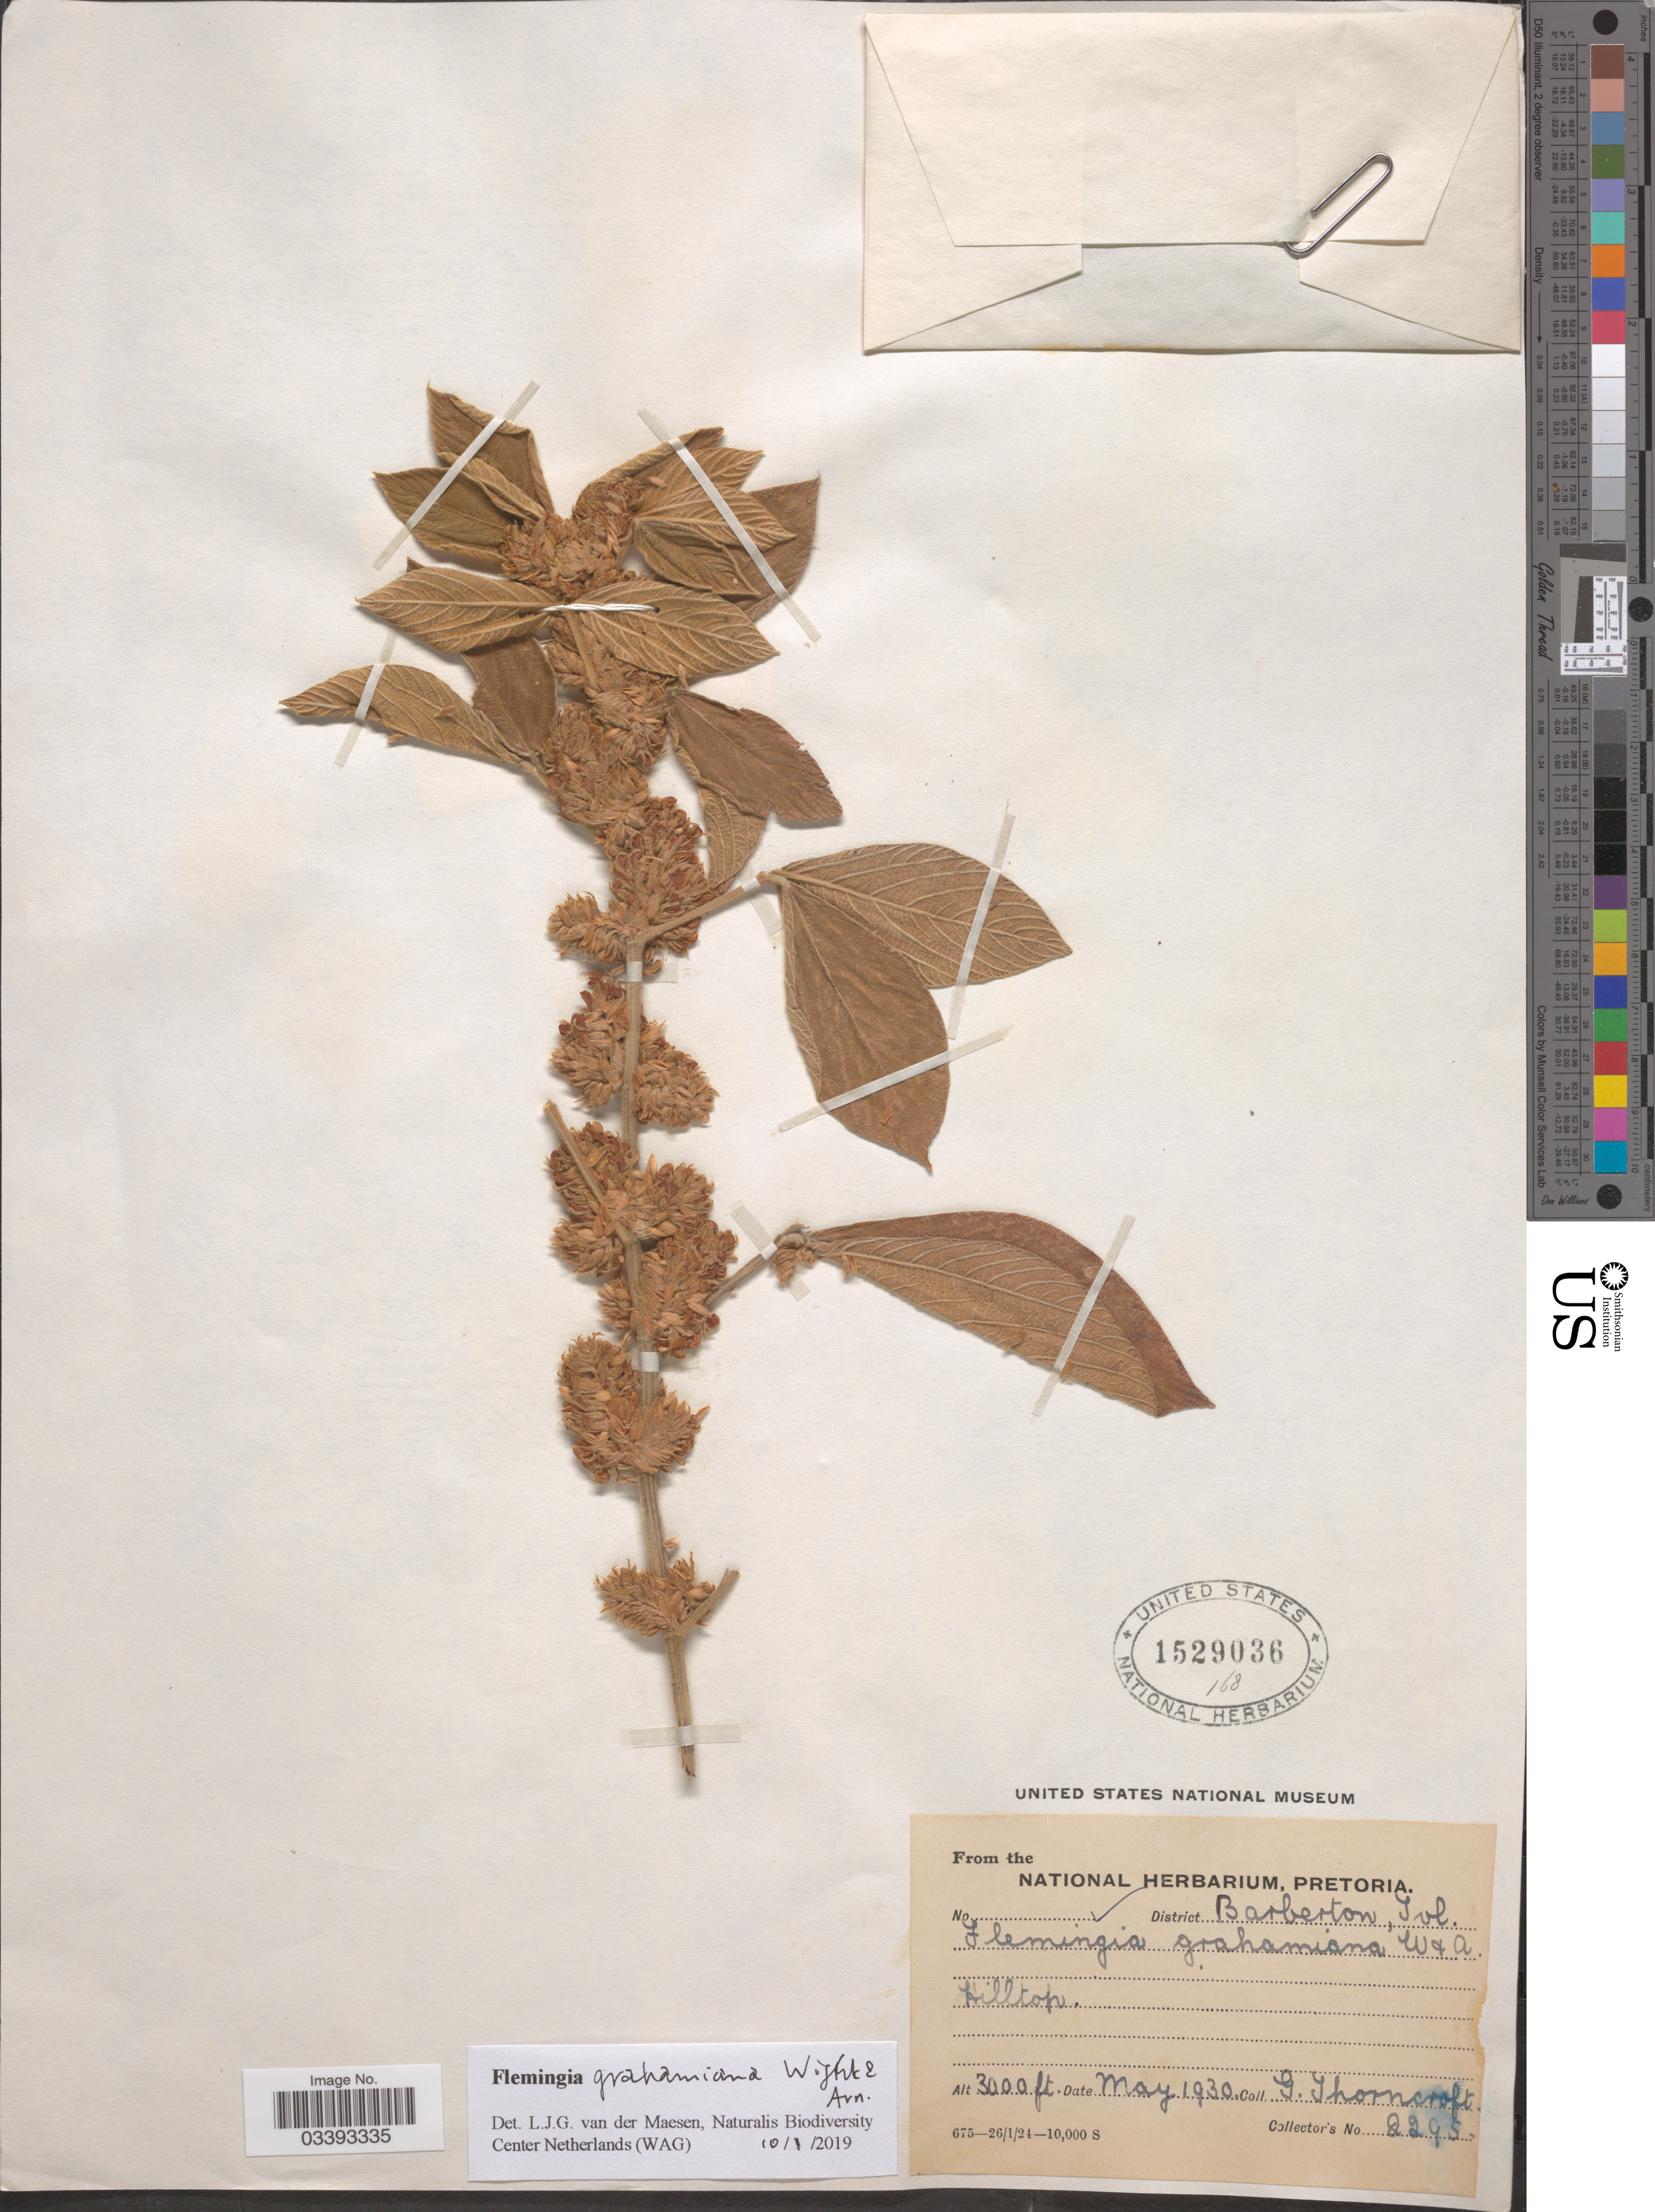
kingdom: Plantae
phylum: Tracheophyta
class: Magnoliopsida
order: Fabales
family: Fabaceae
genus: Flemingia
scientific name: Flemingia grahamiana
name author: Wight & Arn.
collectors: G. Thorncroft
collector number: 8295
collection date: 1930-05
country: South Africa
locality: District Barberton, Tvl. Hilltop.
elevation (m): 914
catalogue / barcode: US 1529036